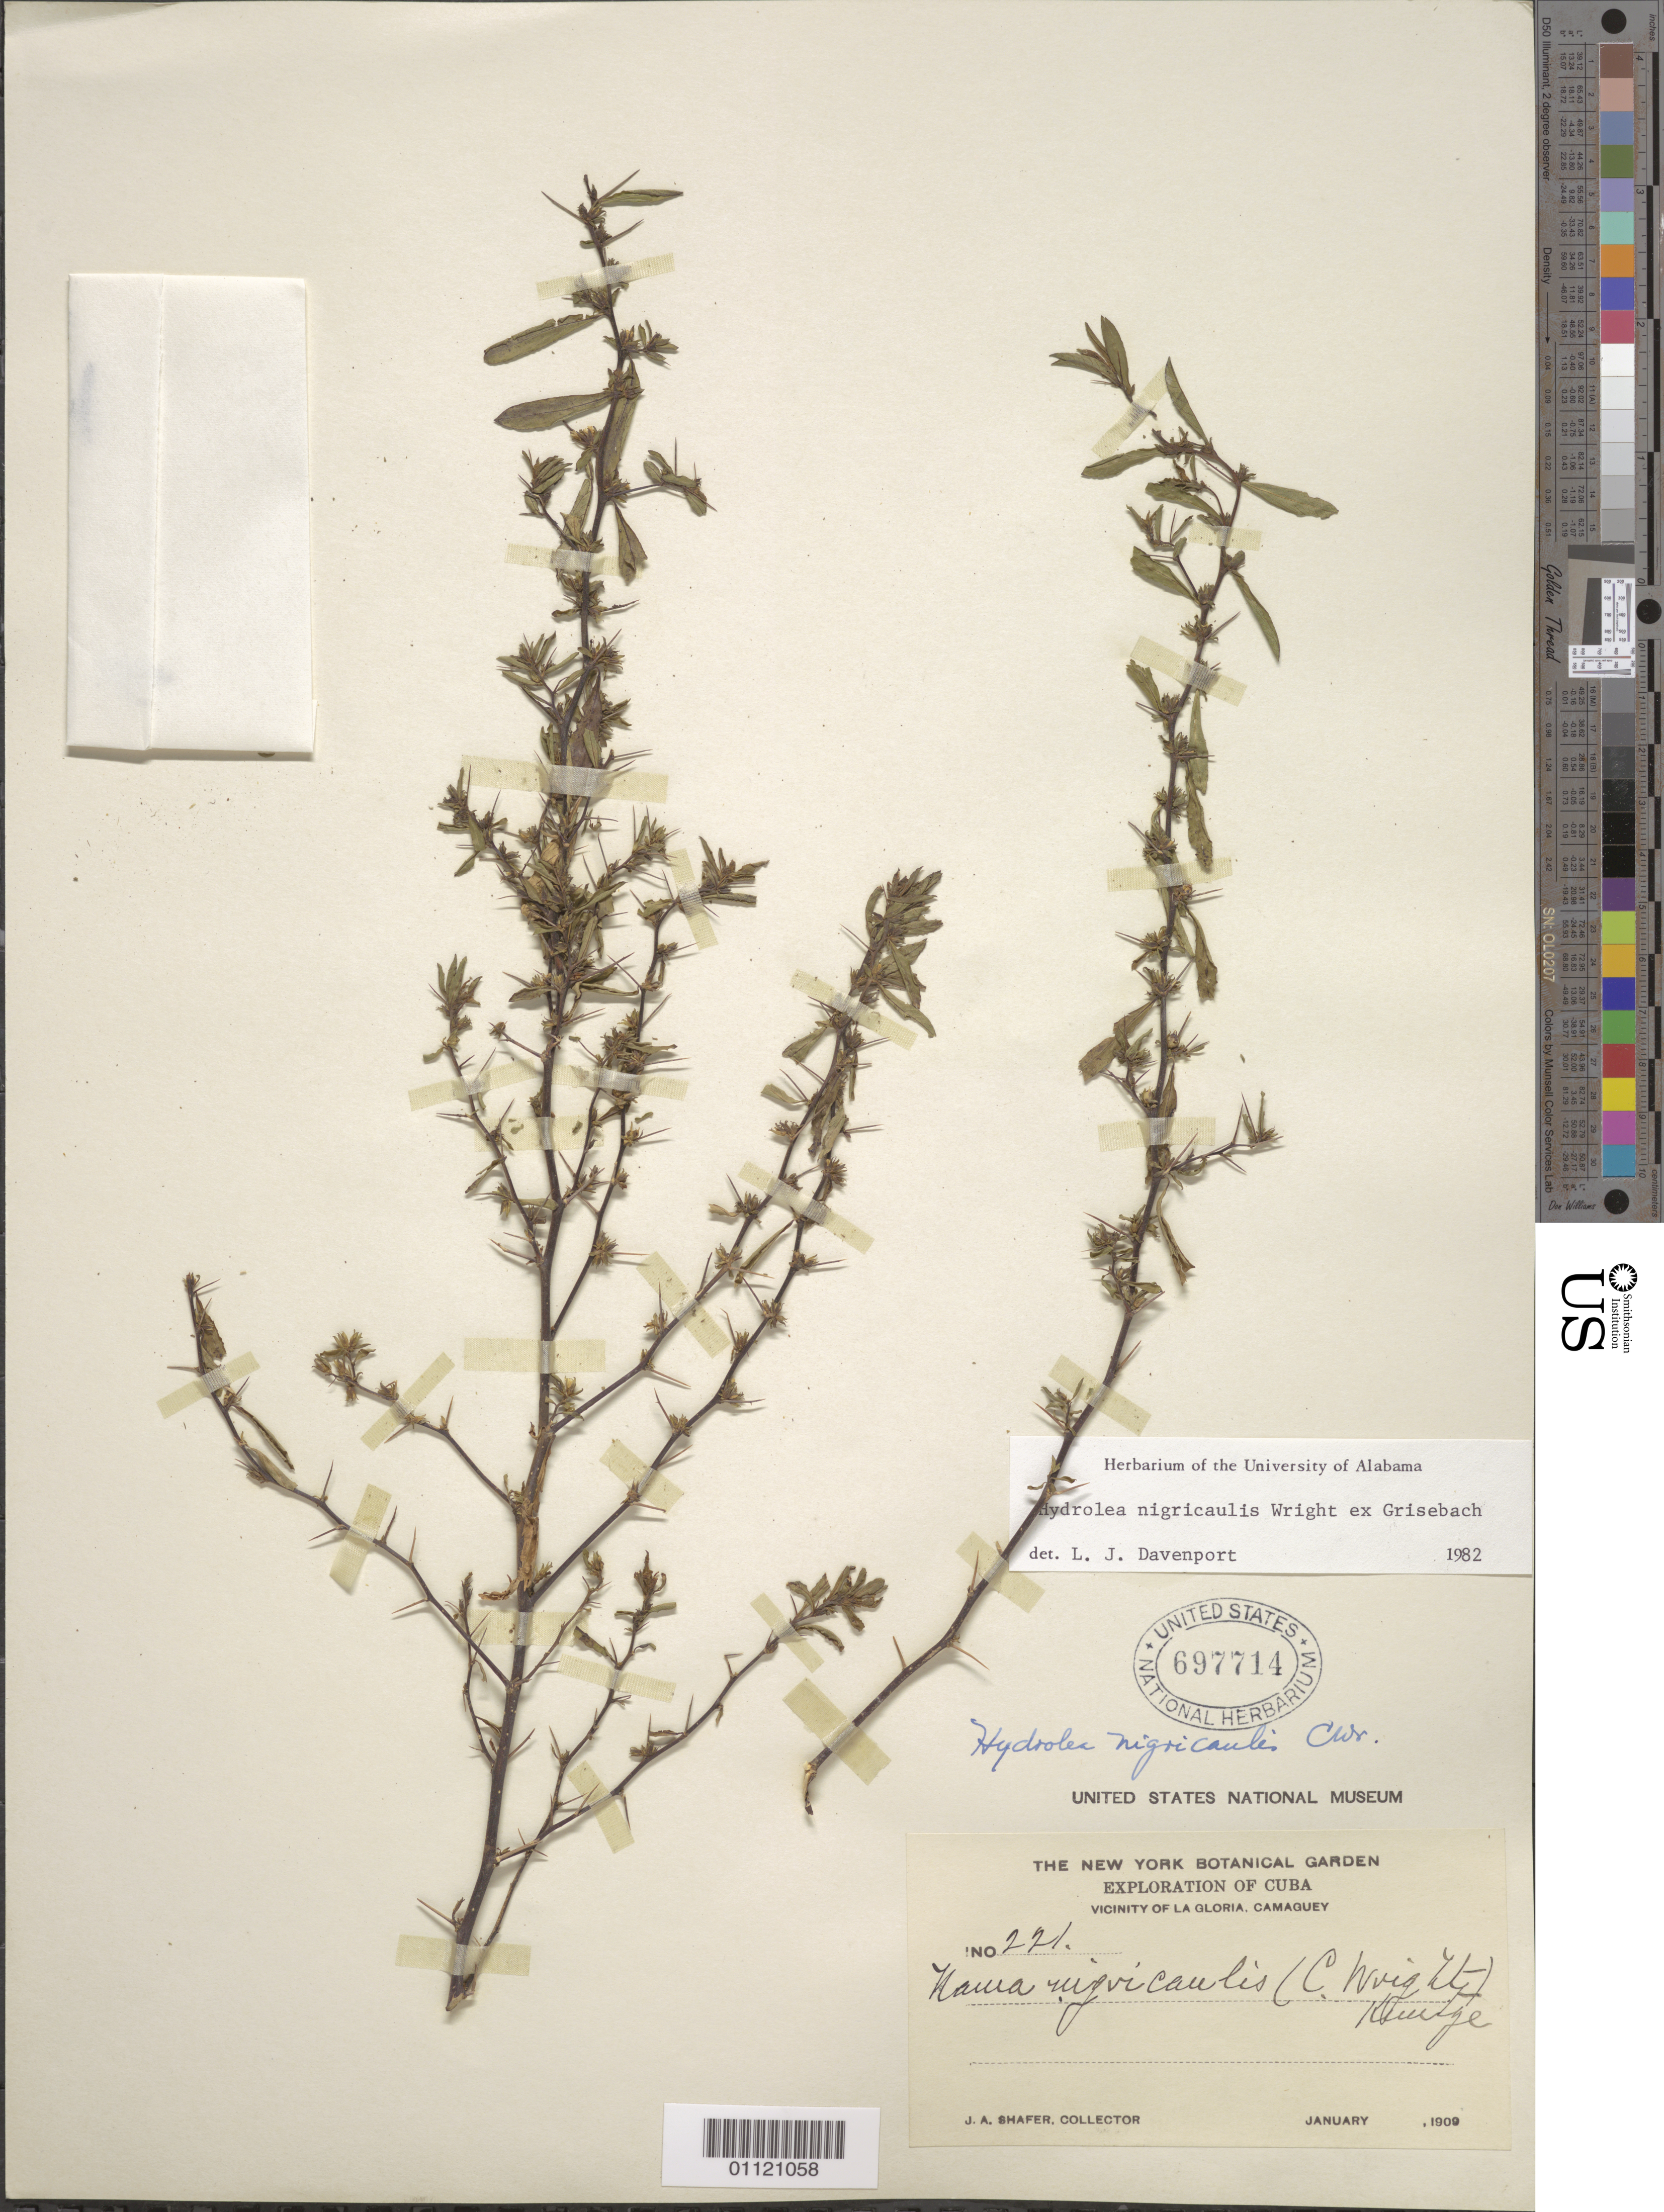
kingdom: Plantae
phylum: Tracheophyta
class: Magnoliopsida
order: Solanales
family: Hydroleaceae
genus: Hydrolea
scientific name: Hydrolea nigricaulis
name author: C. Wright ex Griseb.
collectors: J. A. Shafer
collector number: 221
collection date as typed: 01 Jan 1909 to 31 Jan 1909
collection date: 1909-01-01/1909-01-31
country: Cuba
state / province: Camagüey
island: Cuba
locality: Vicinity of La Gloria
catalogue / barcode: US 697714